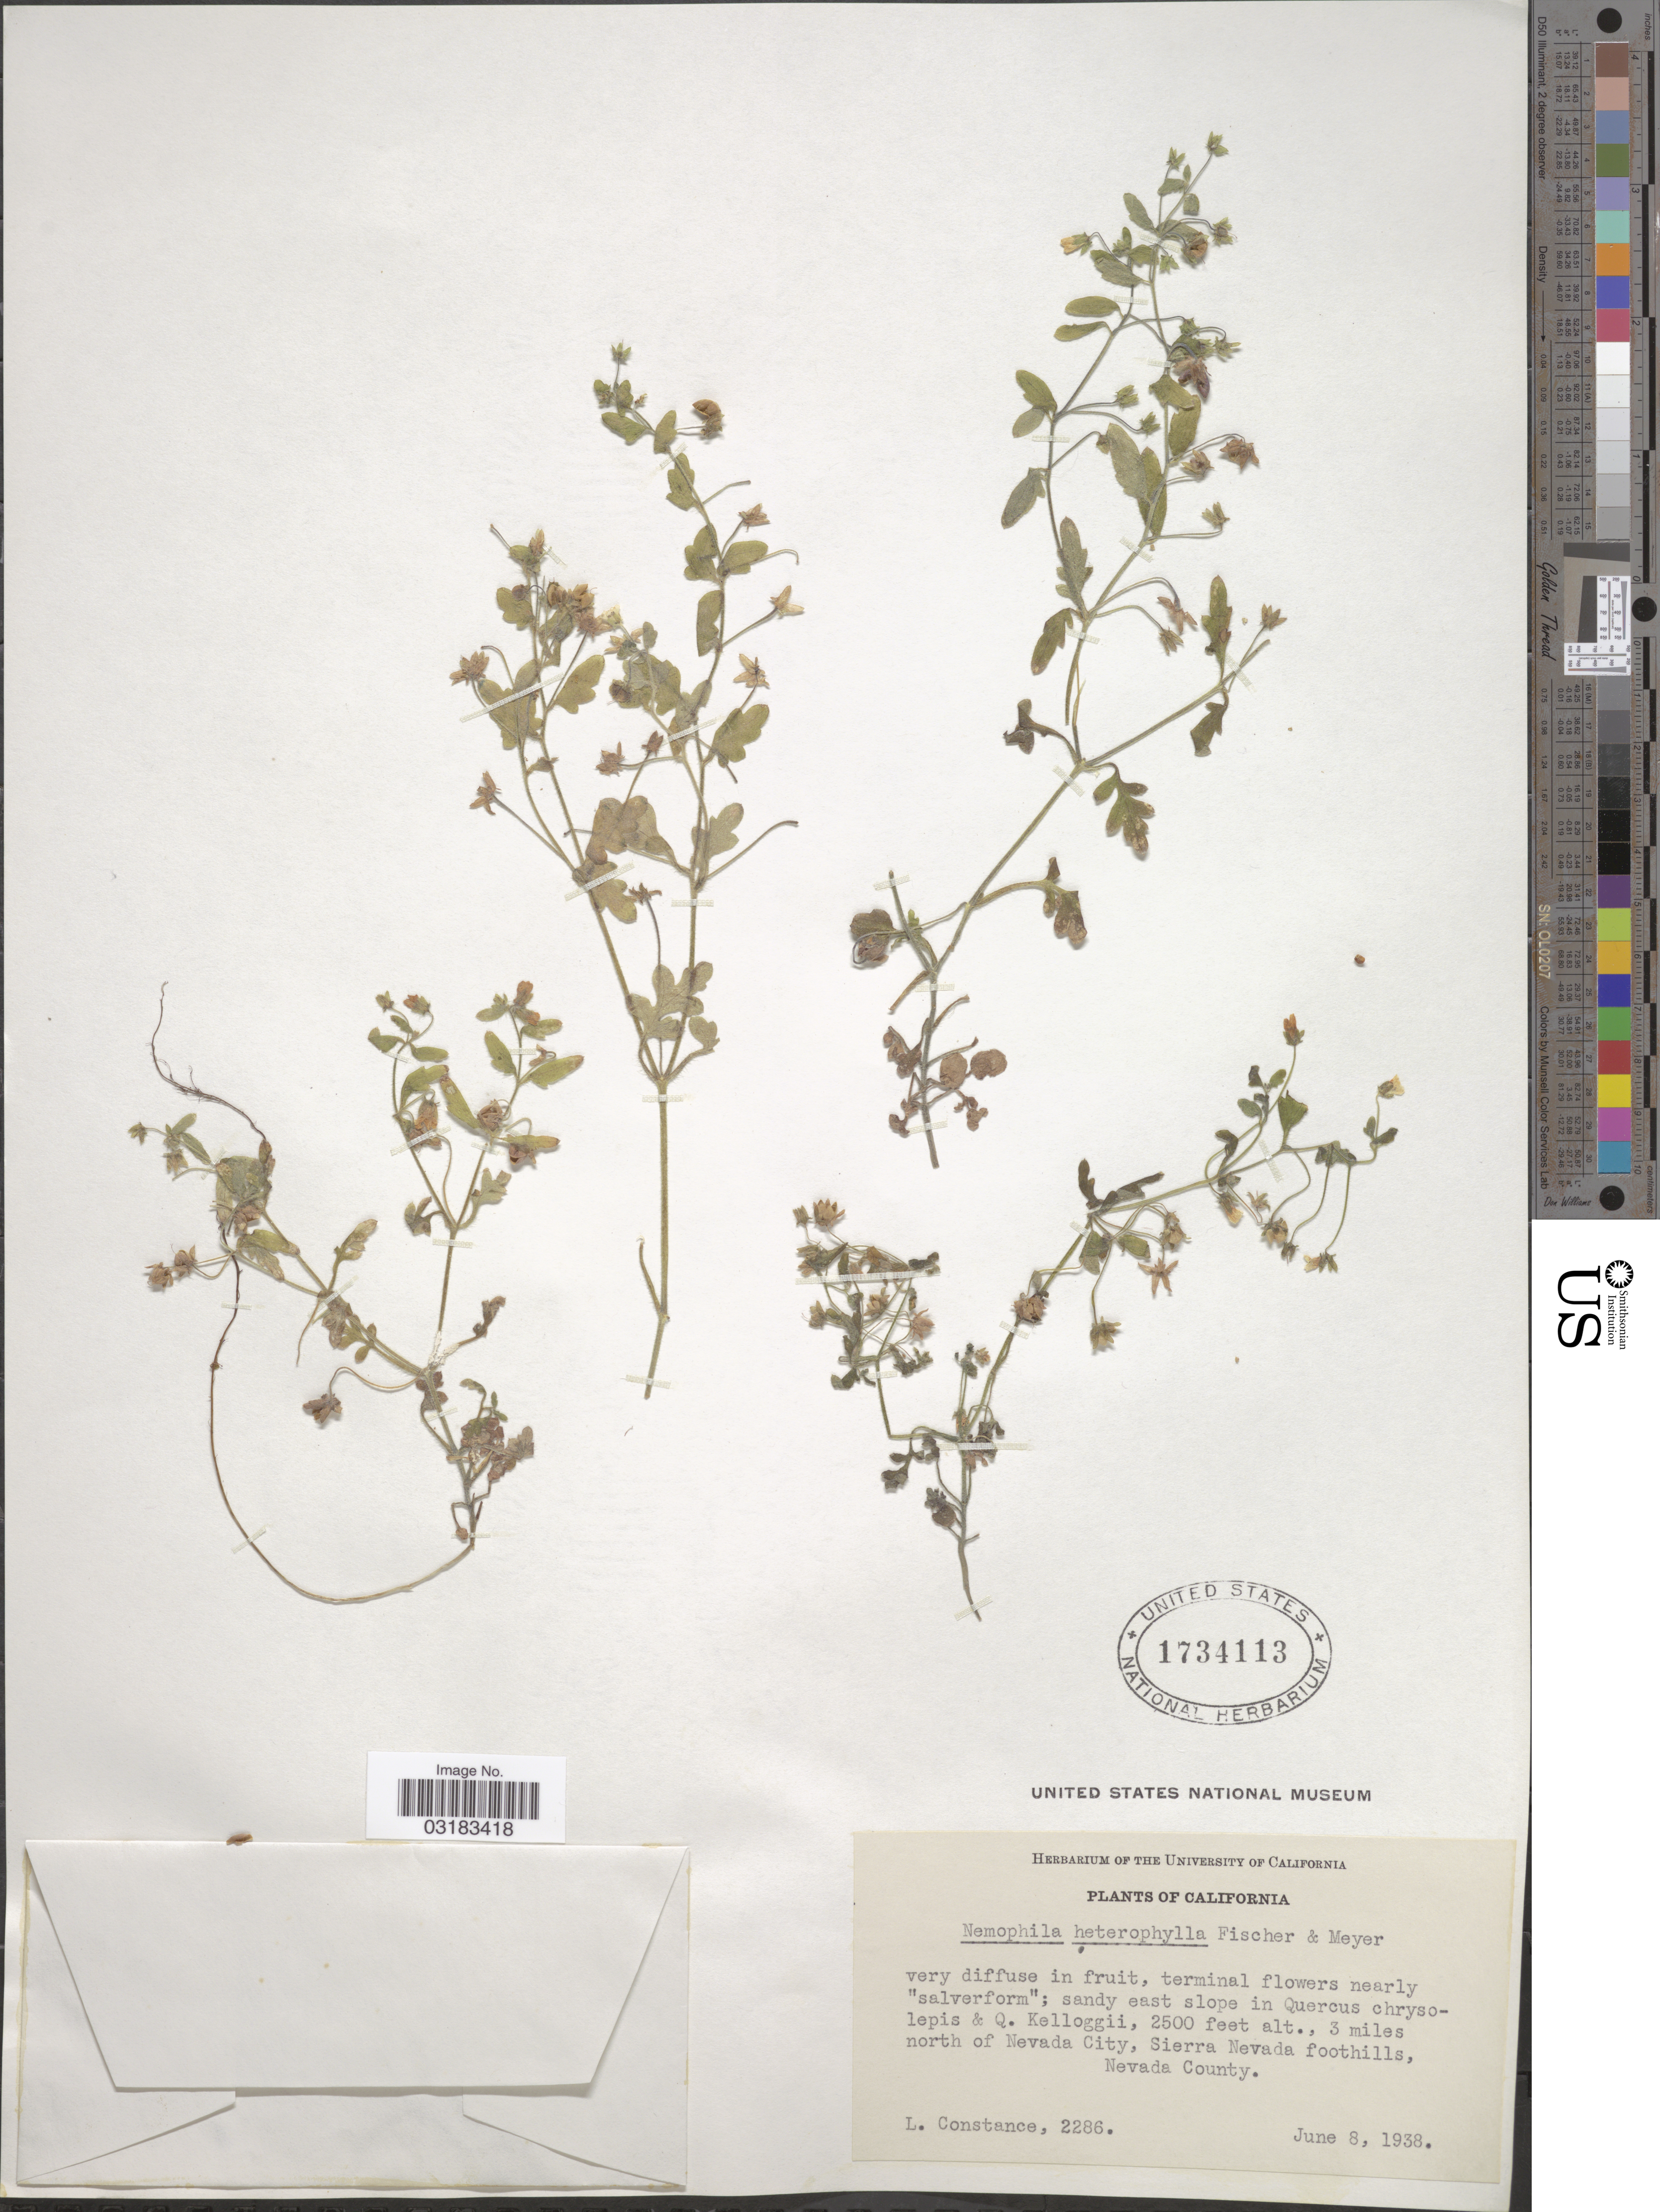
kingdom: Plantae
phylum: Tracheophyta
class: Magnoliopsida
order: Boraginales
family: Hydrophyllaceae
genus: Nemophila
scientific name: Nemophila heterophylla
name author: Fisch. & C.A. Mey.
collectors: L. Constance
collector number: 2286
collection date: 1938-06-08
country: United States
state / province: California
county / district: Nevada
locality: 3 miles north of Nevada City, Sierra Nevada foothills, Nevada County.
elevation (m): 762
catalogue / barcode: US 1734113